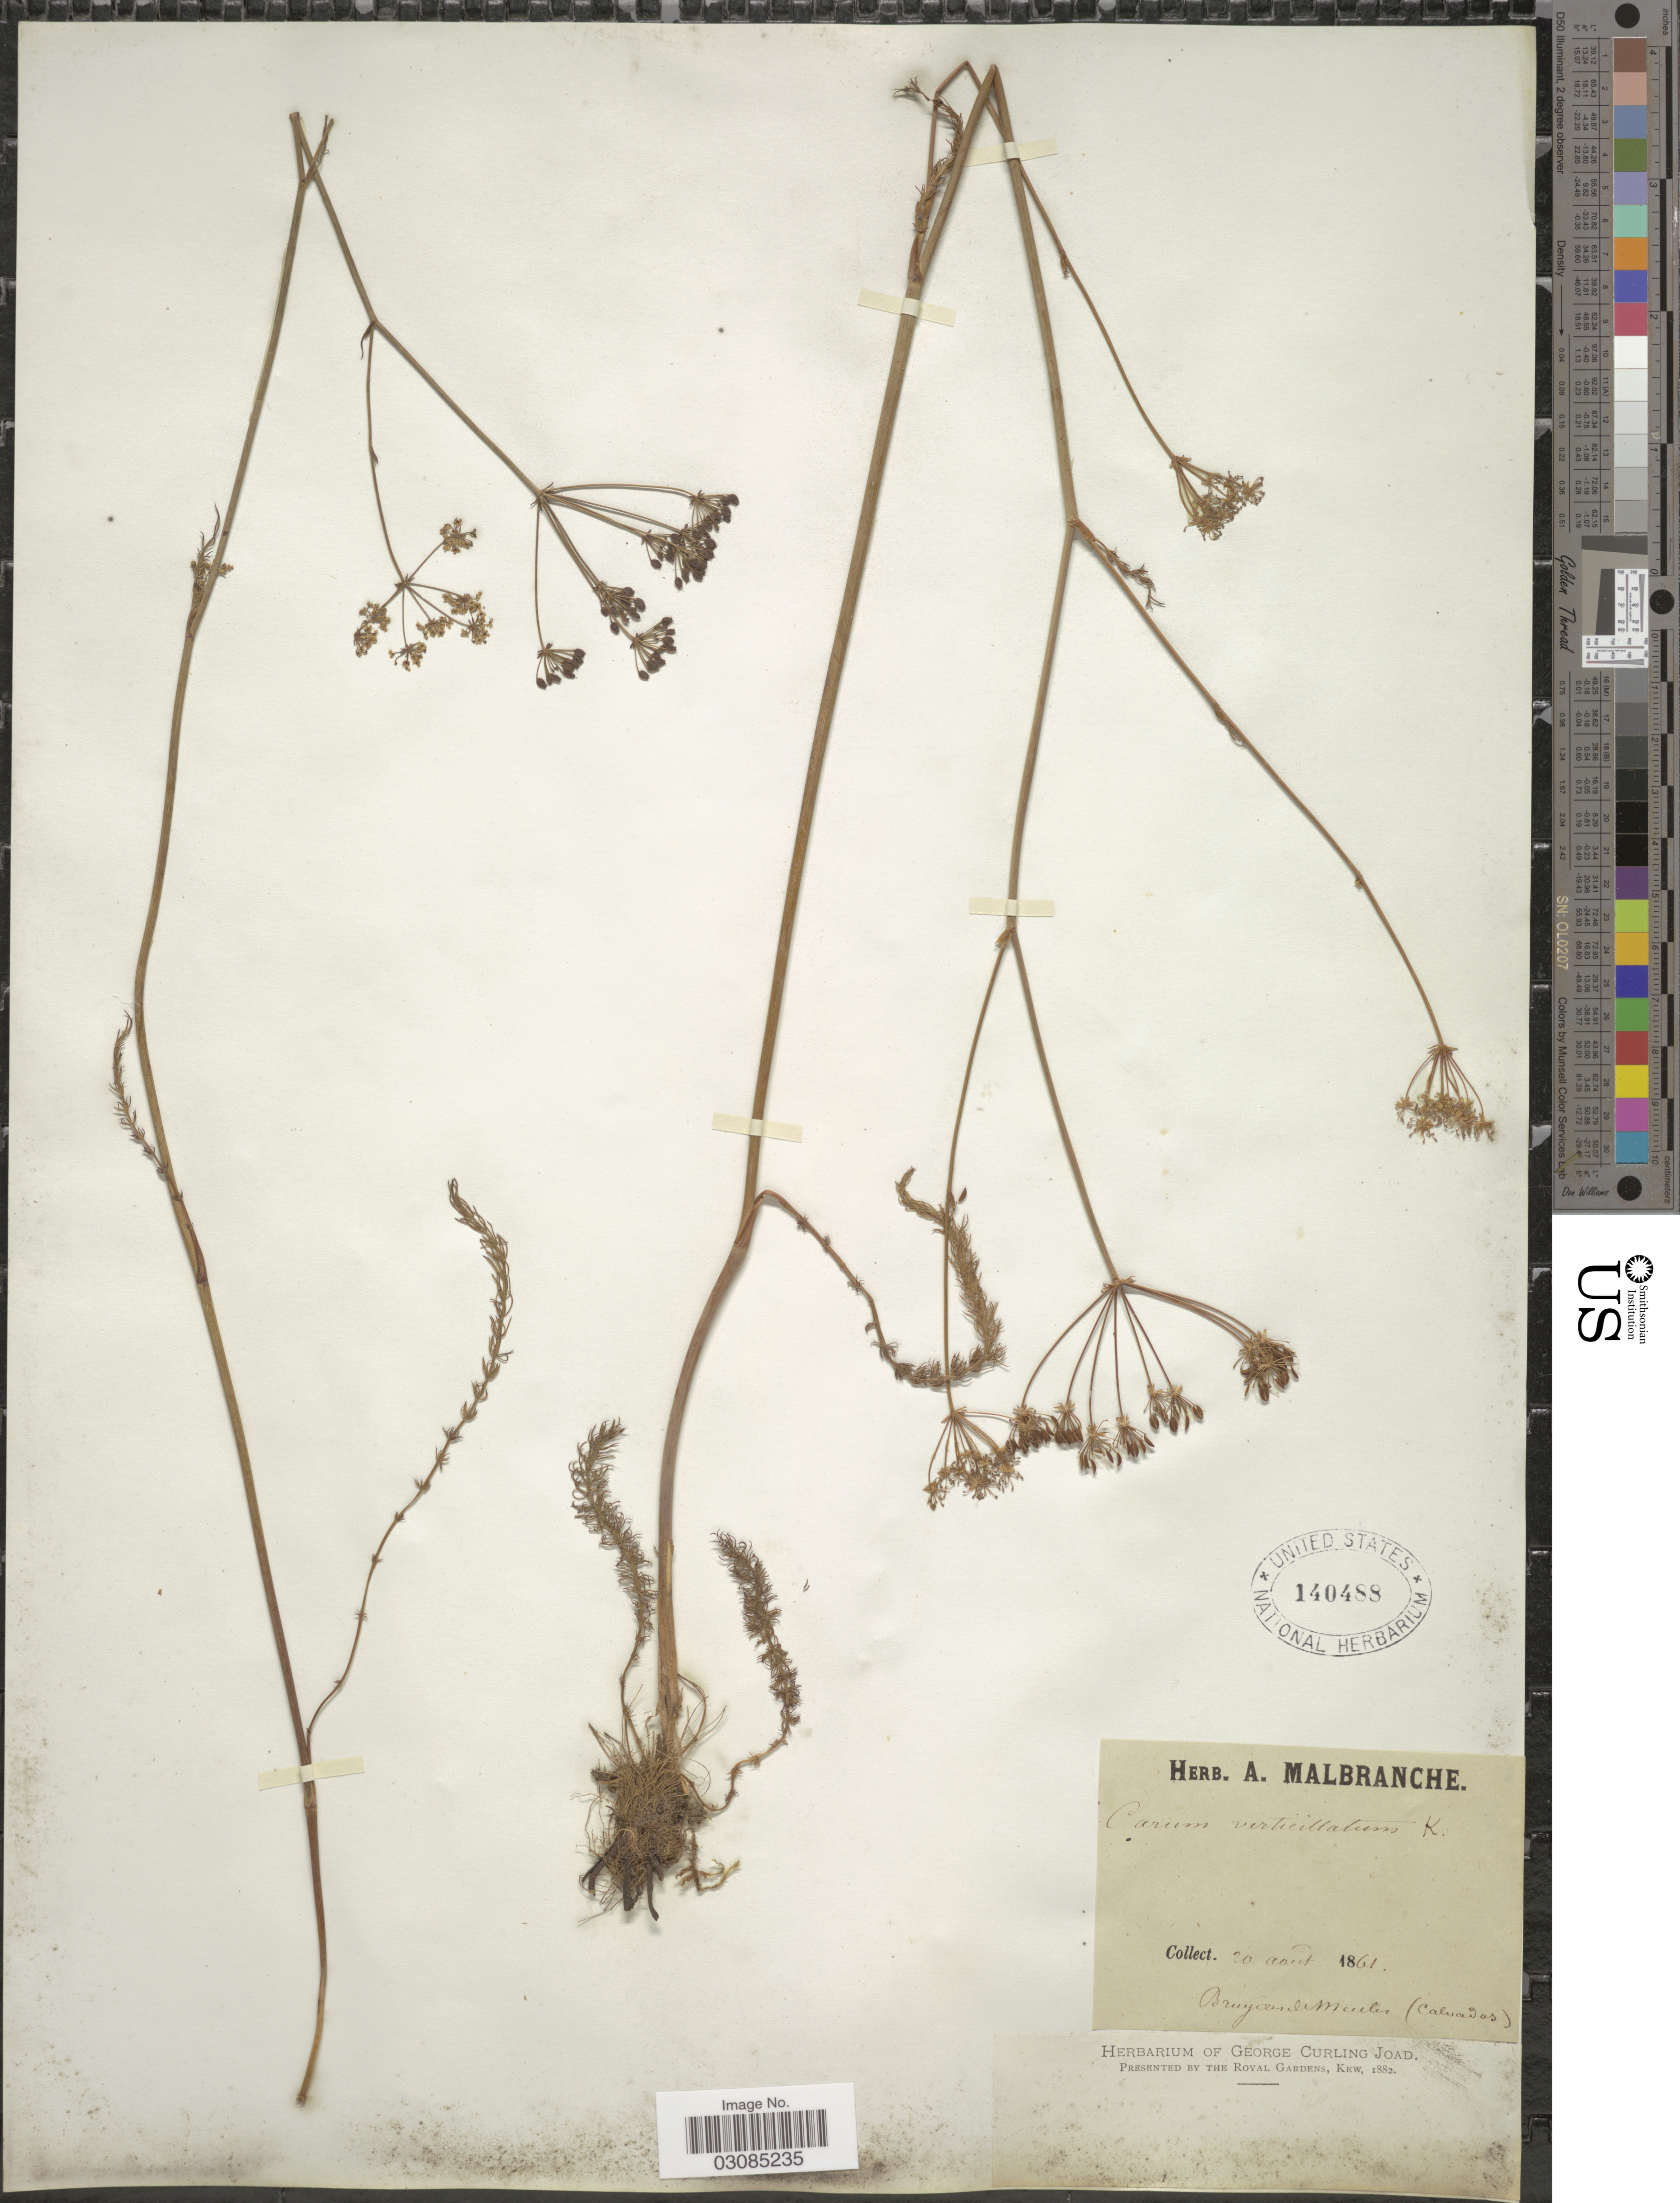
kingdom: Plantae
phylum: Tracheophyta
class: Magnoliopsida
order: Apiales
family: Apiaceae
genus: Carum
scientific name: Carum verticillatum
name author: (L.) W.D.J. Koch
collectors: Ex herb. A. Malbranche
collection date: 1861-08-20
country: France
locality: Bruyeres le Meules. (Calvados).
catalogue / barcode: US 140488